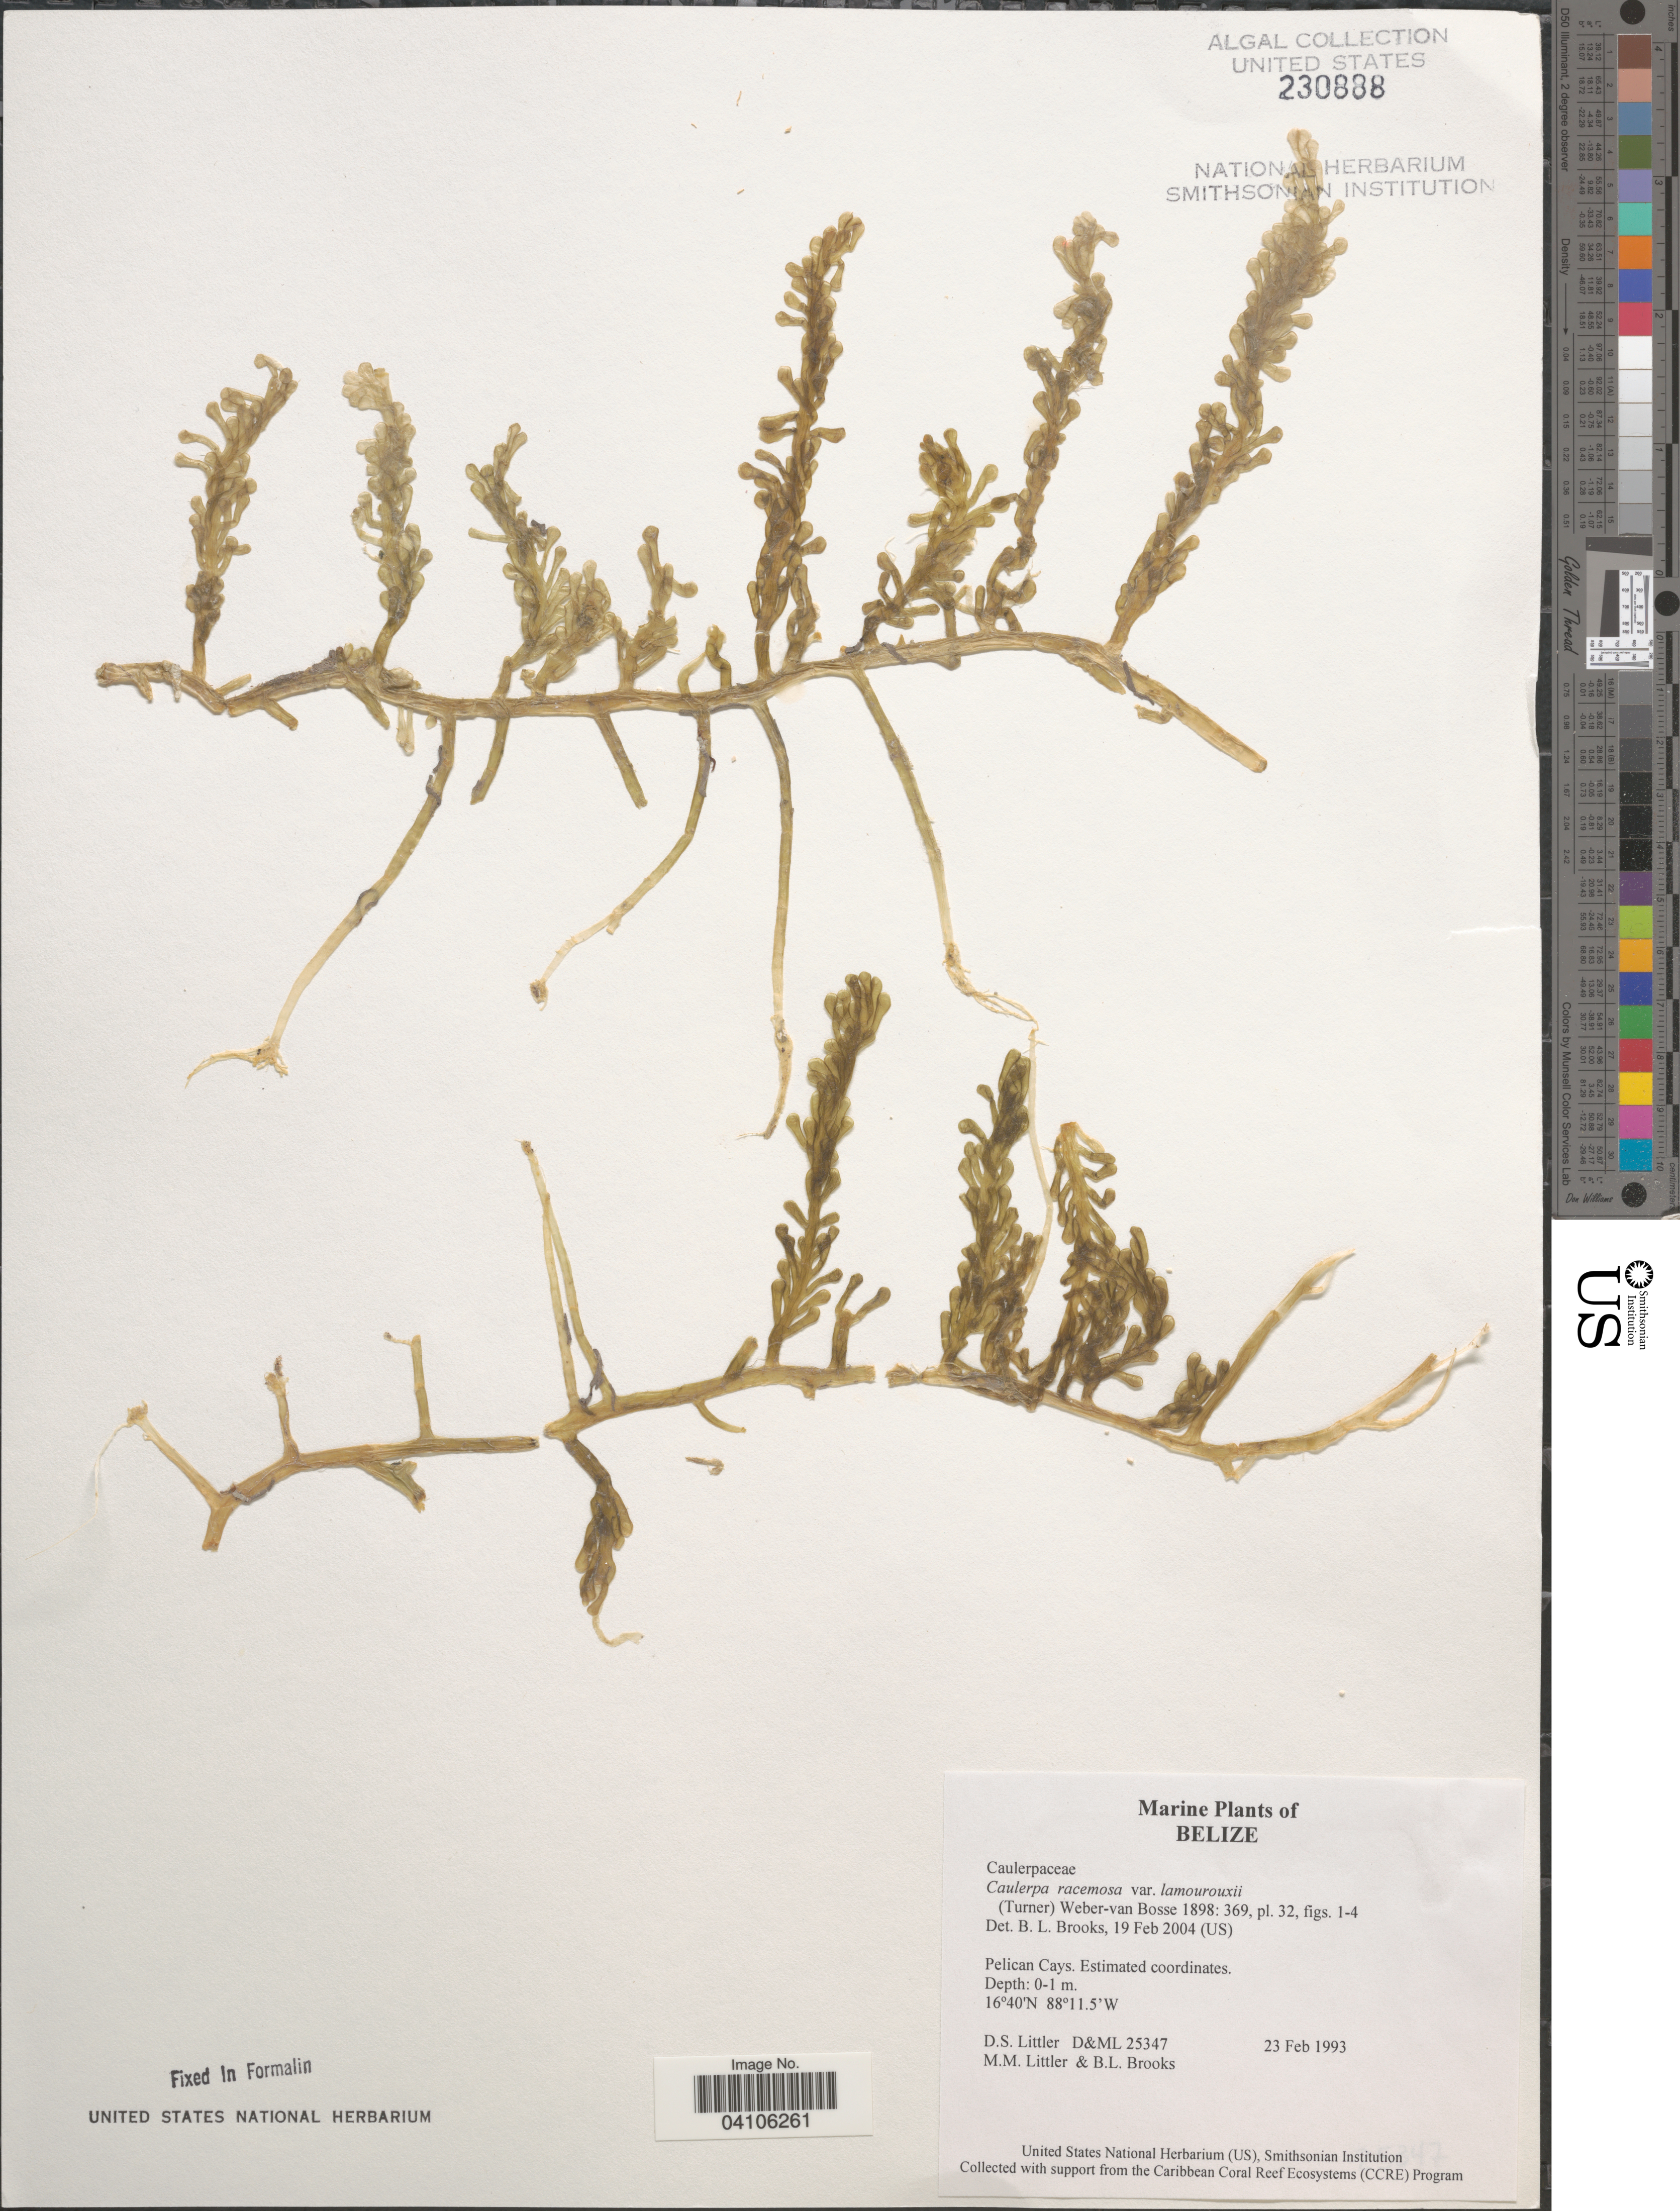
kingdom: Plantae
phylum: Chlorophyta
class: Ulvophyceae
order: Bryopsidales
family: Caulerpaceae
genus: Caulerpa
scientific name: Caulerpa racemosa var. lamourouxii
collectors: D. S. Littler & B. Brooks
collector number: D&ML25347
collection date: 1993-02-23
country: Belize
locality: Pelican Cays.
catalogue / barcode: US 230888